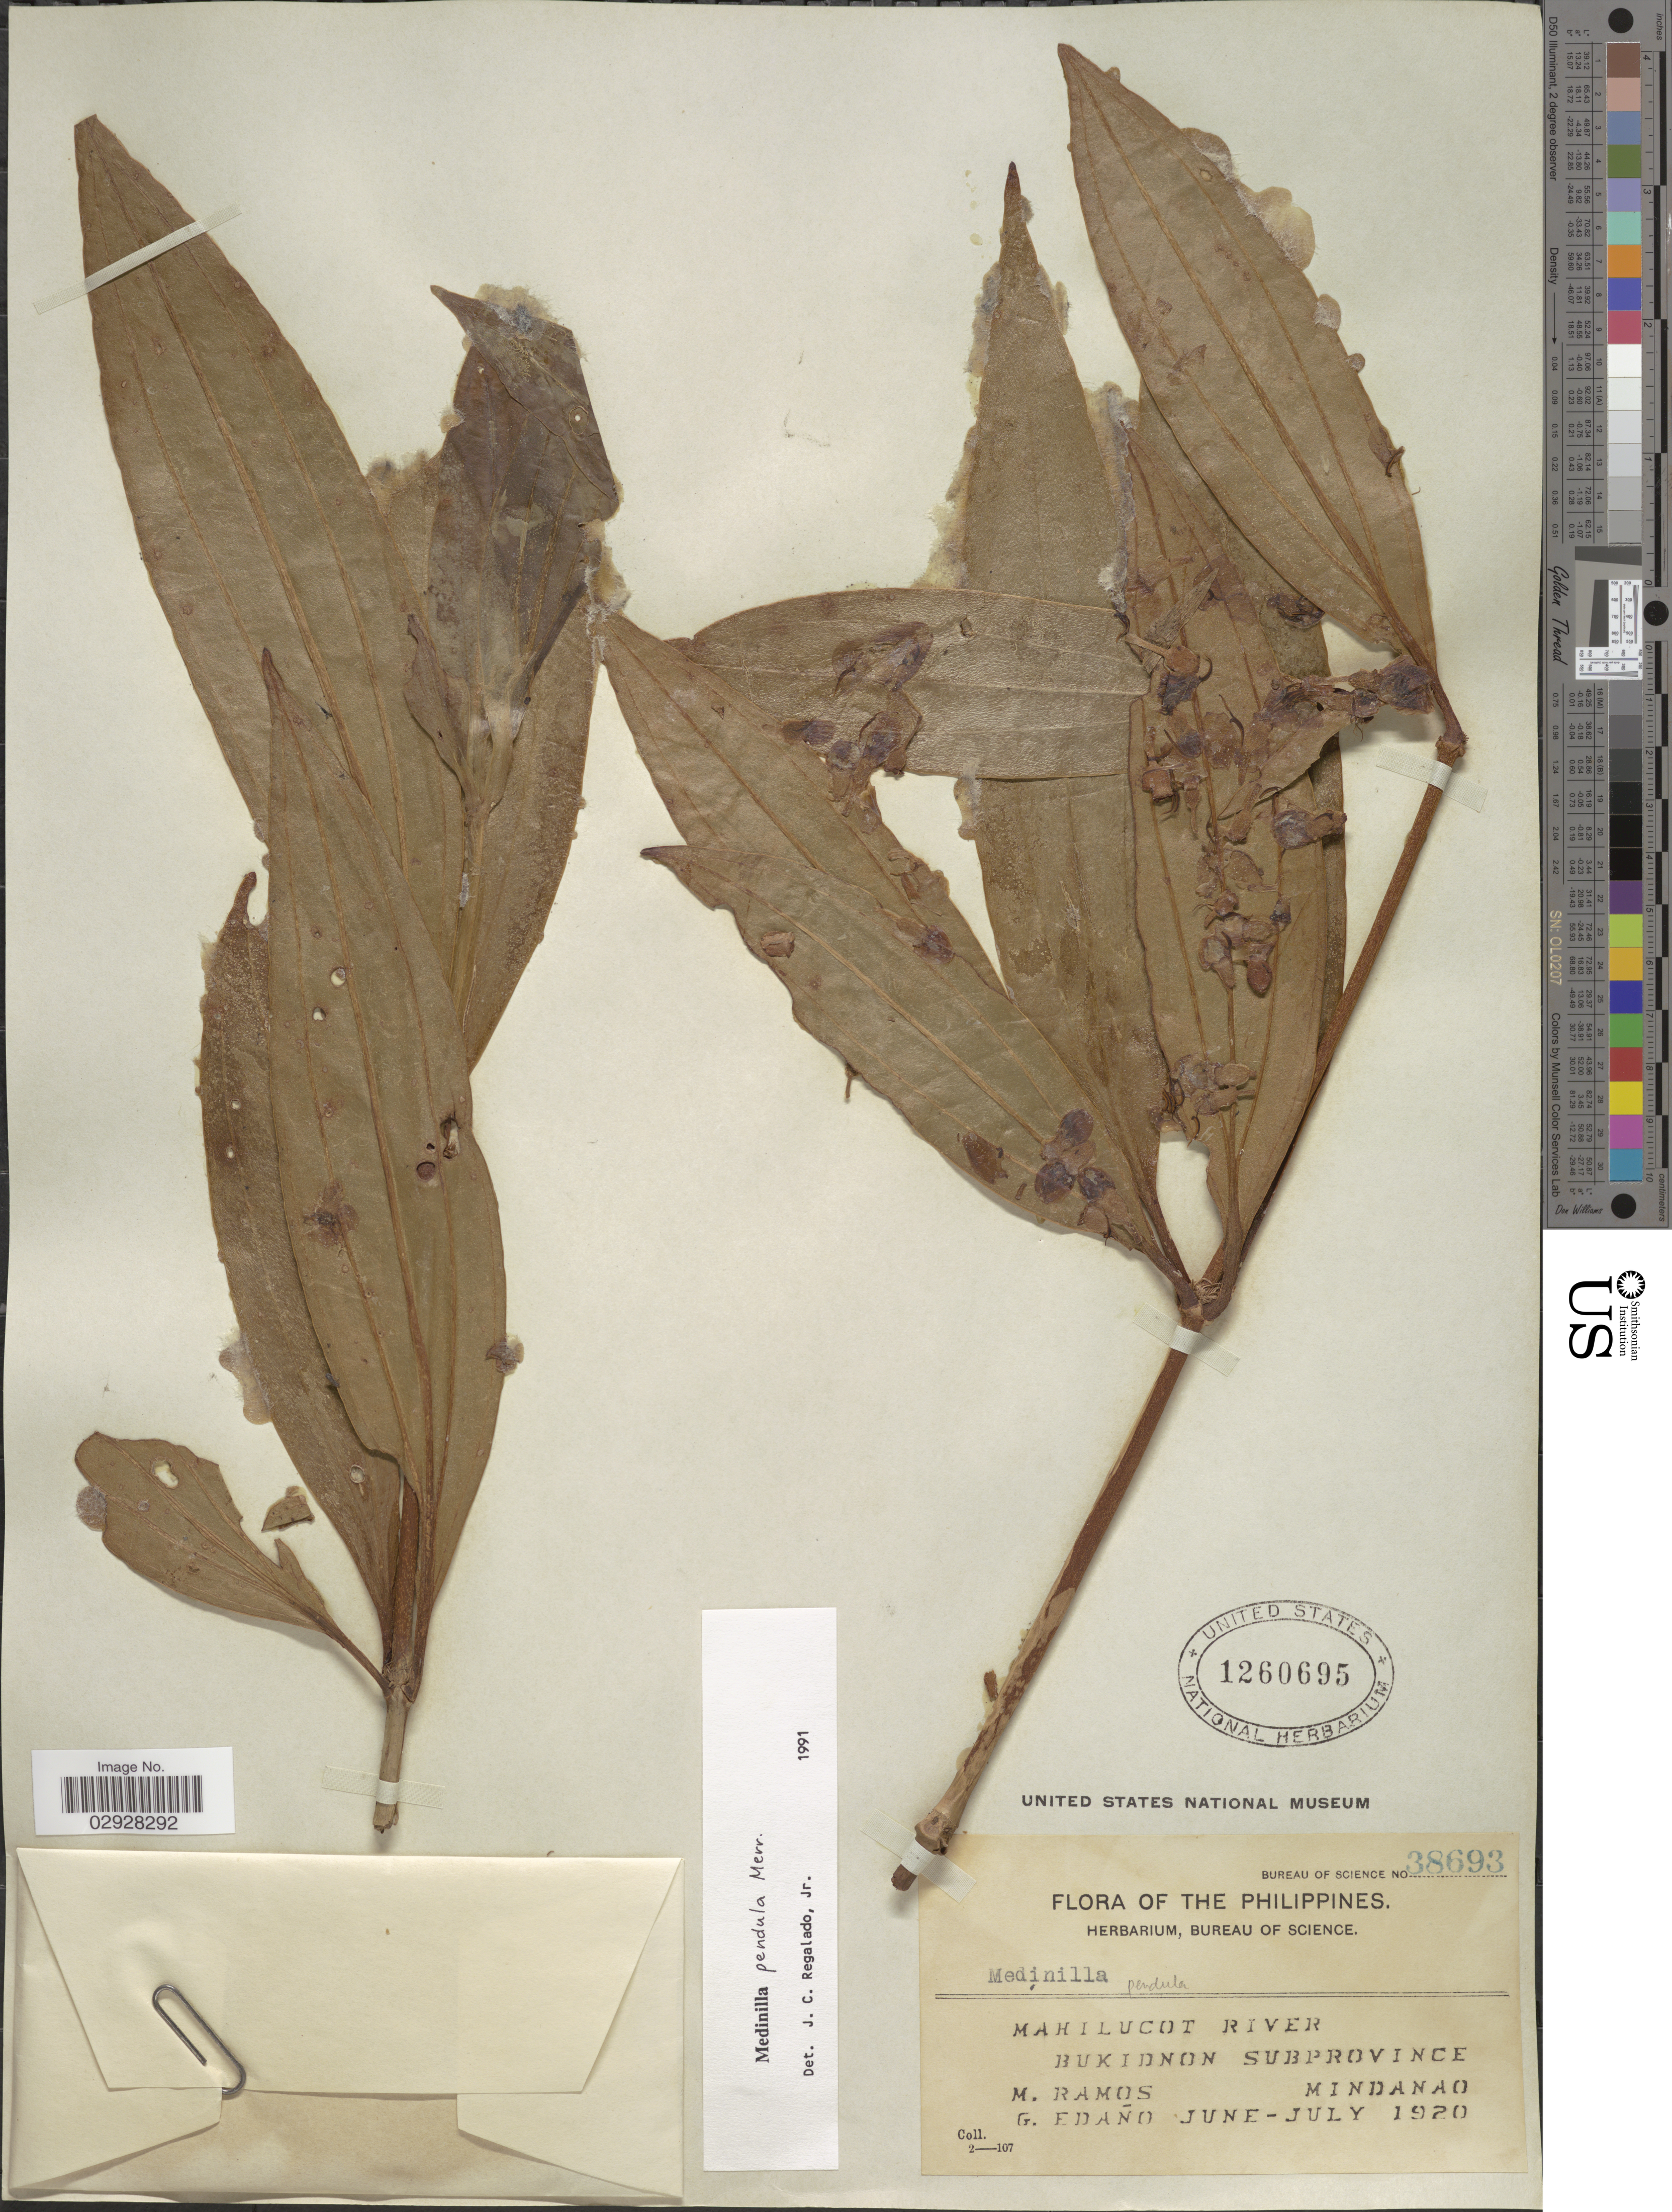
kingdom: Plantae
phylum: Tracheophyta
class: Magnoliopsida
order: Myrtales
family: Melastomataceae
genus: Medinilla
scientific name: Medinilla pendula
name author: Merr.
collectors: M. Ramos & G. Edaño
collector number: Bureau of Science 38693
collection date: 1920-06/1920-07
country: Philippines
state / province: Northern Mindanao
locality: Mahilucot River. Bukidnon Subprovince Mindanao.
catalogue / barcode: US 1260695